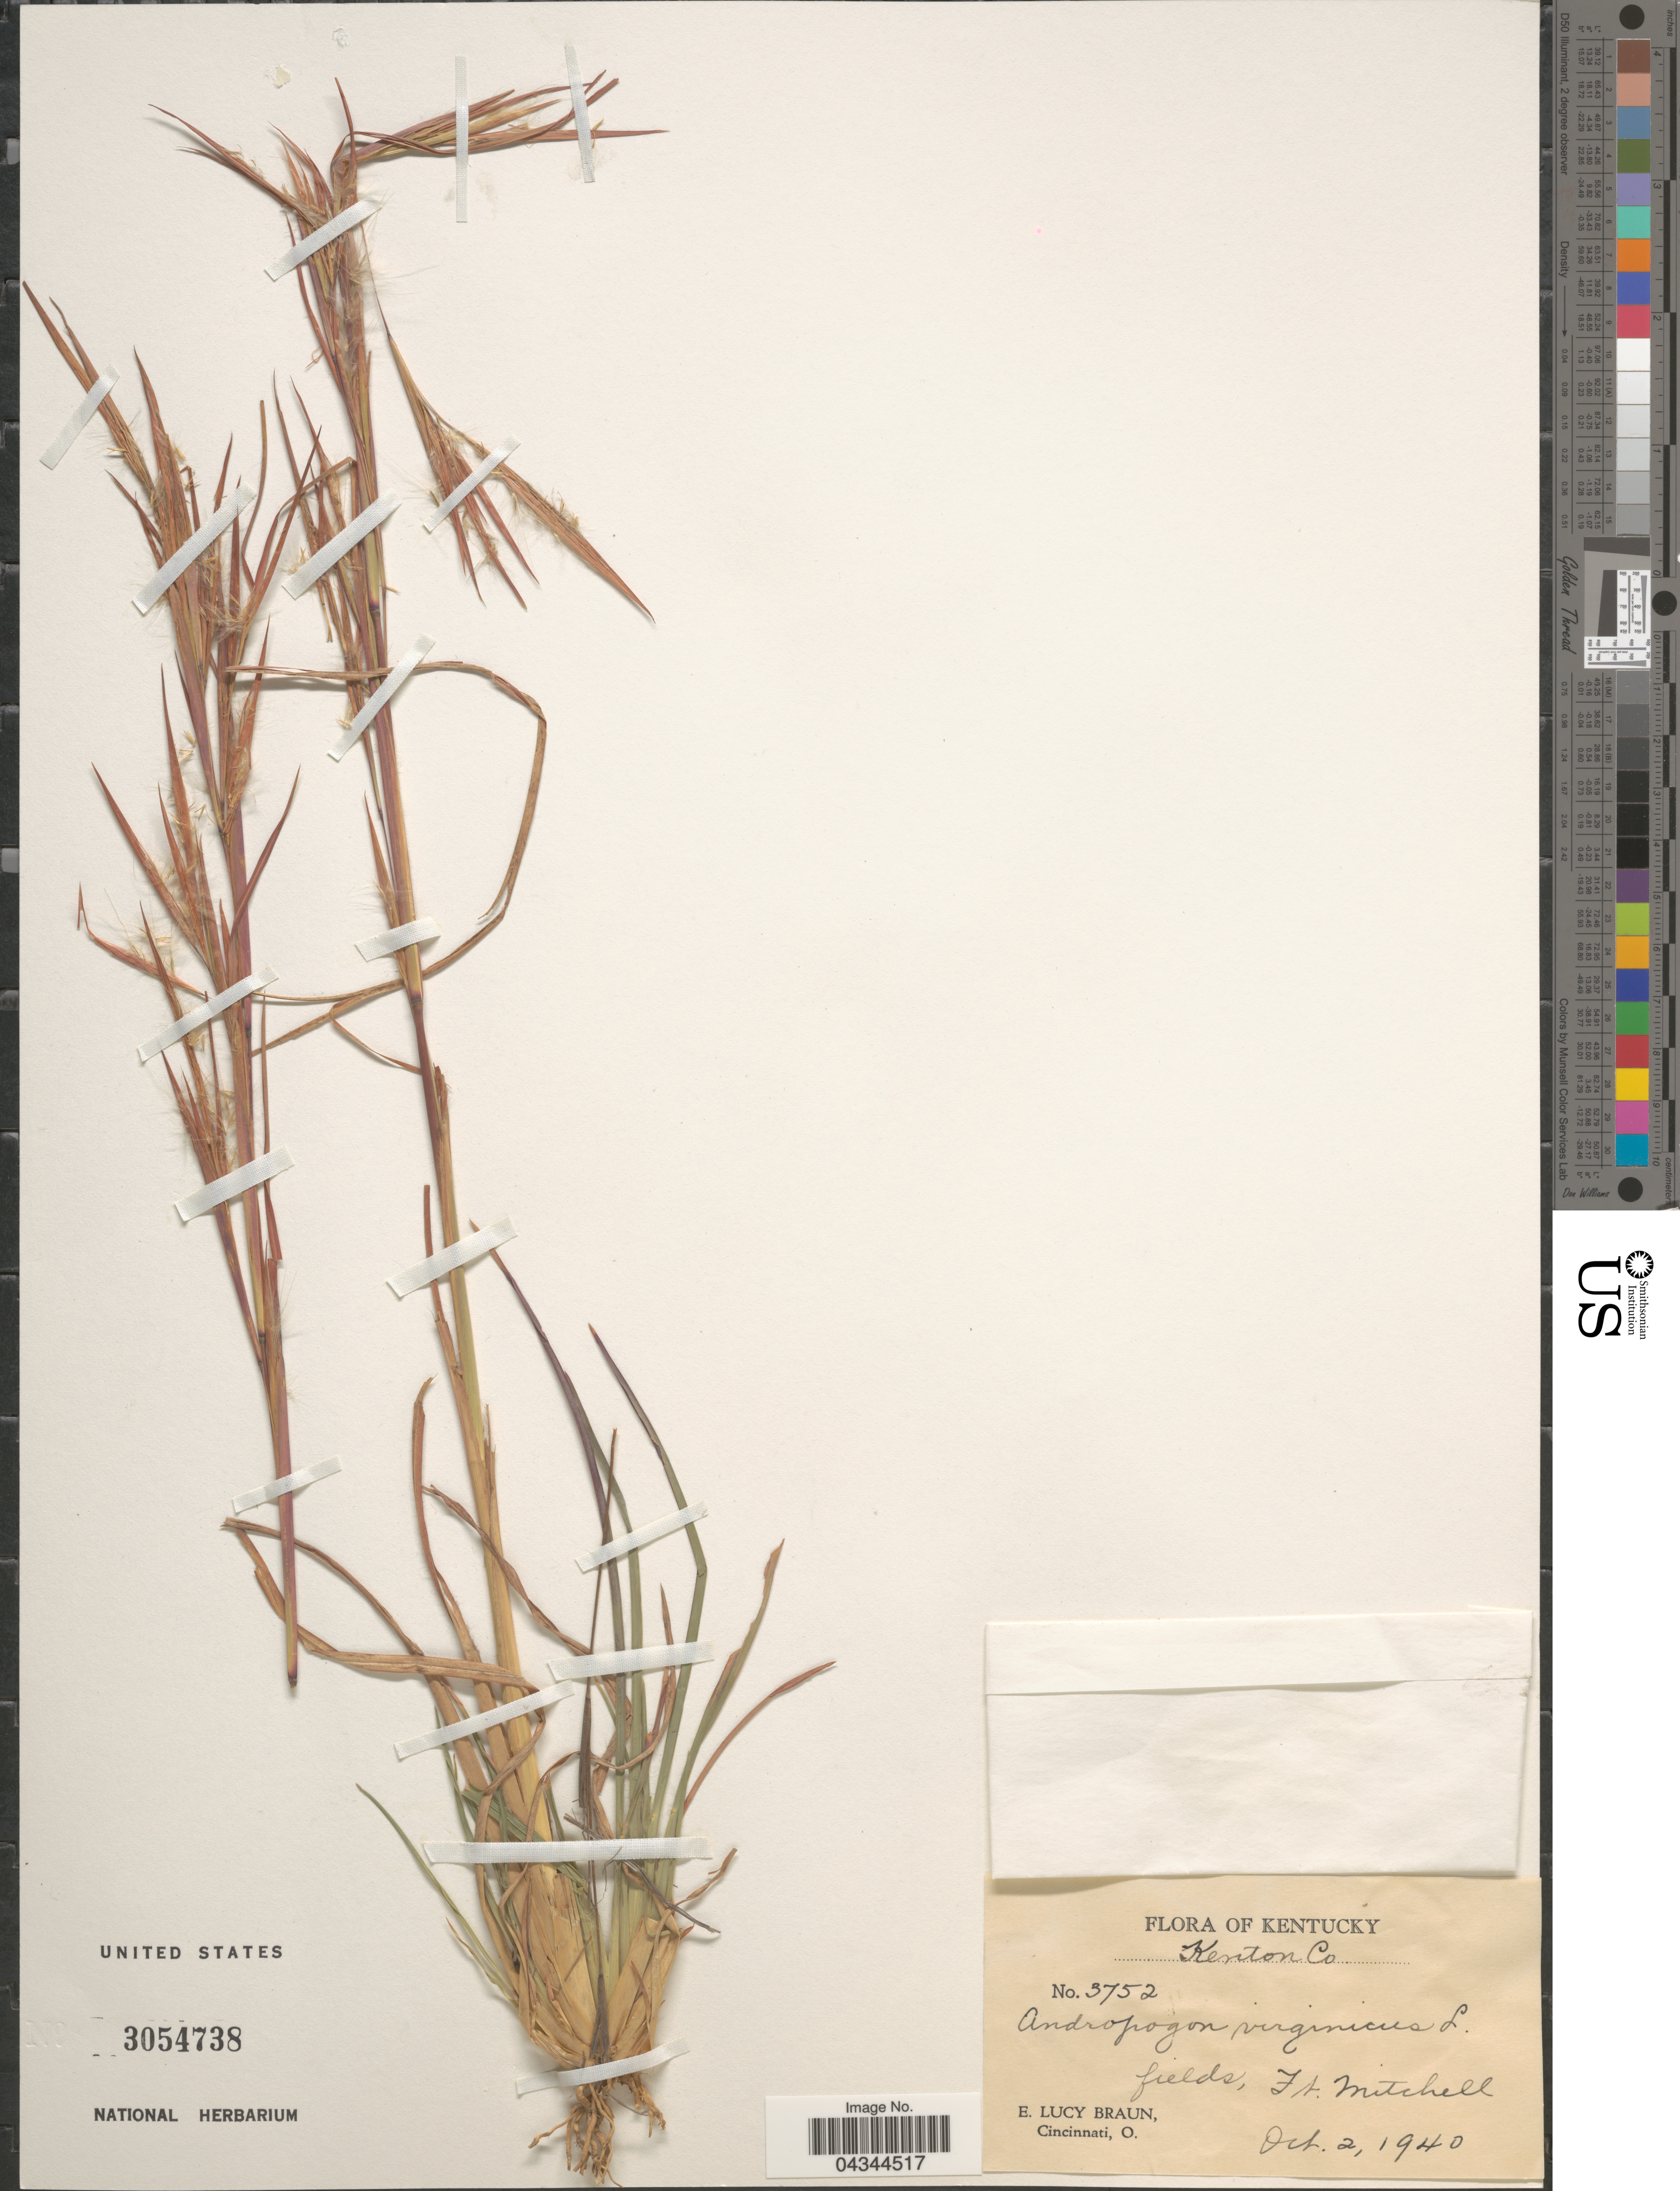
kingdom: Plantae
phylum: Tracheophyta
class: Liliopsida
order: Poales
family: Poaceae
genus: Andropogon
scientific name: Andropogon virginicus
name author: L.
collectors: E. L. Braun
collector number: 3752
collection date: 1940-10-02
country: United States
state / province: Kentucky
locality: Kenton Co. Fields, Ft. Mitchell.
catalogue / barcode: US 3054738